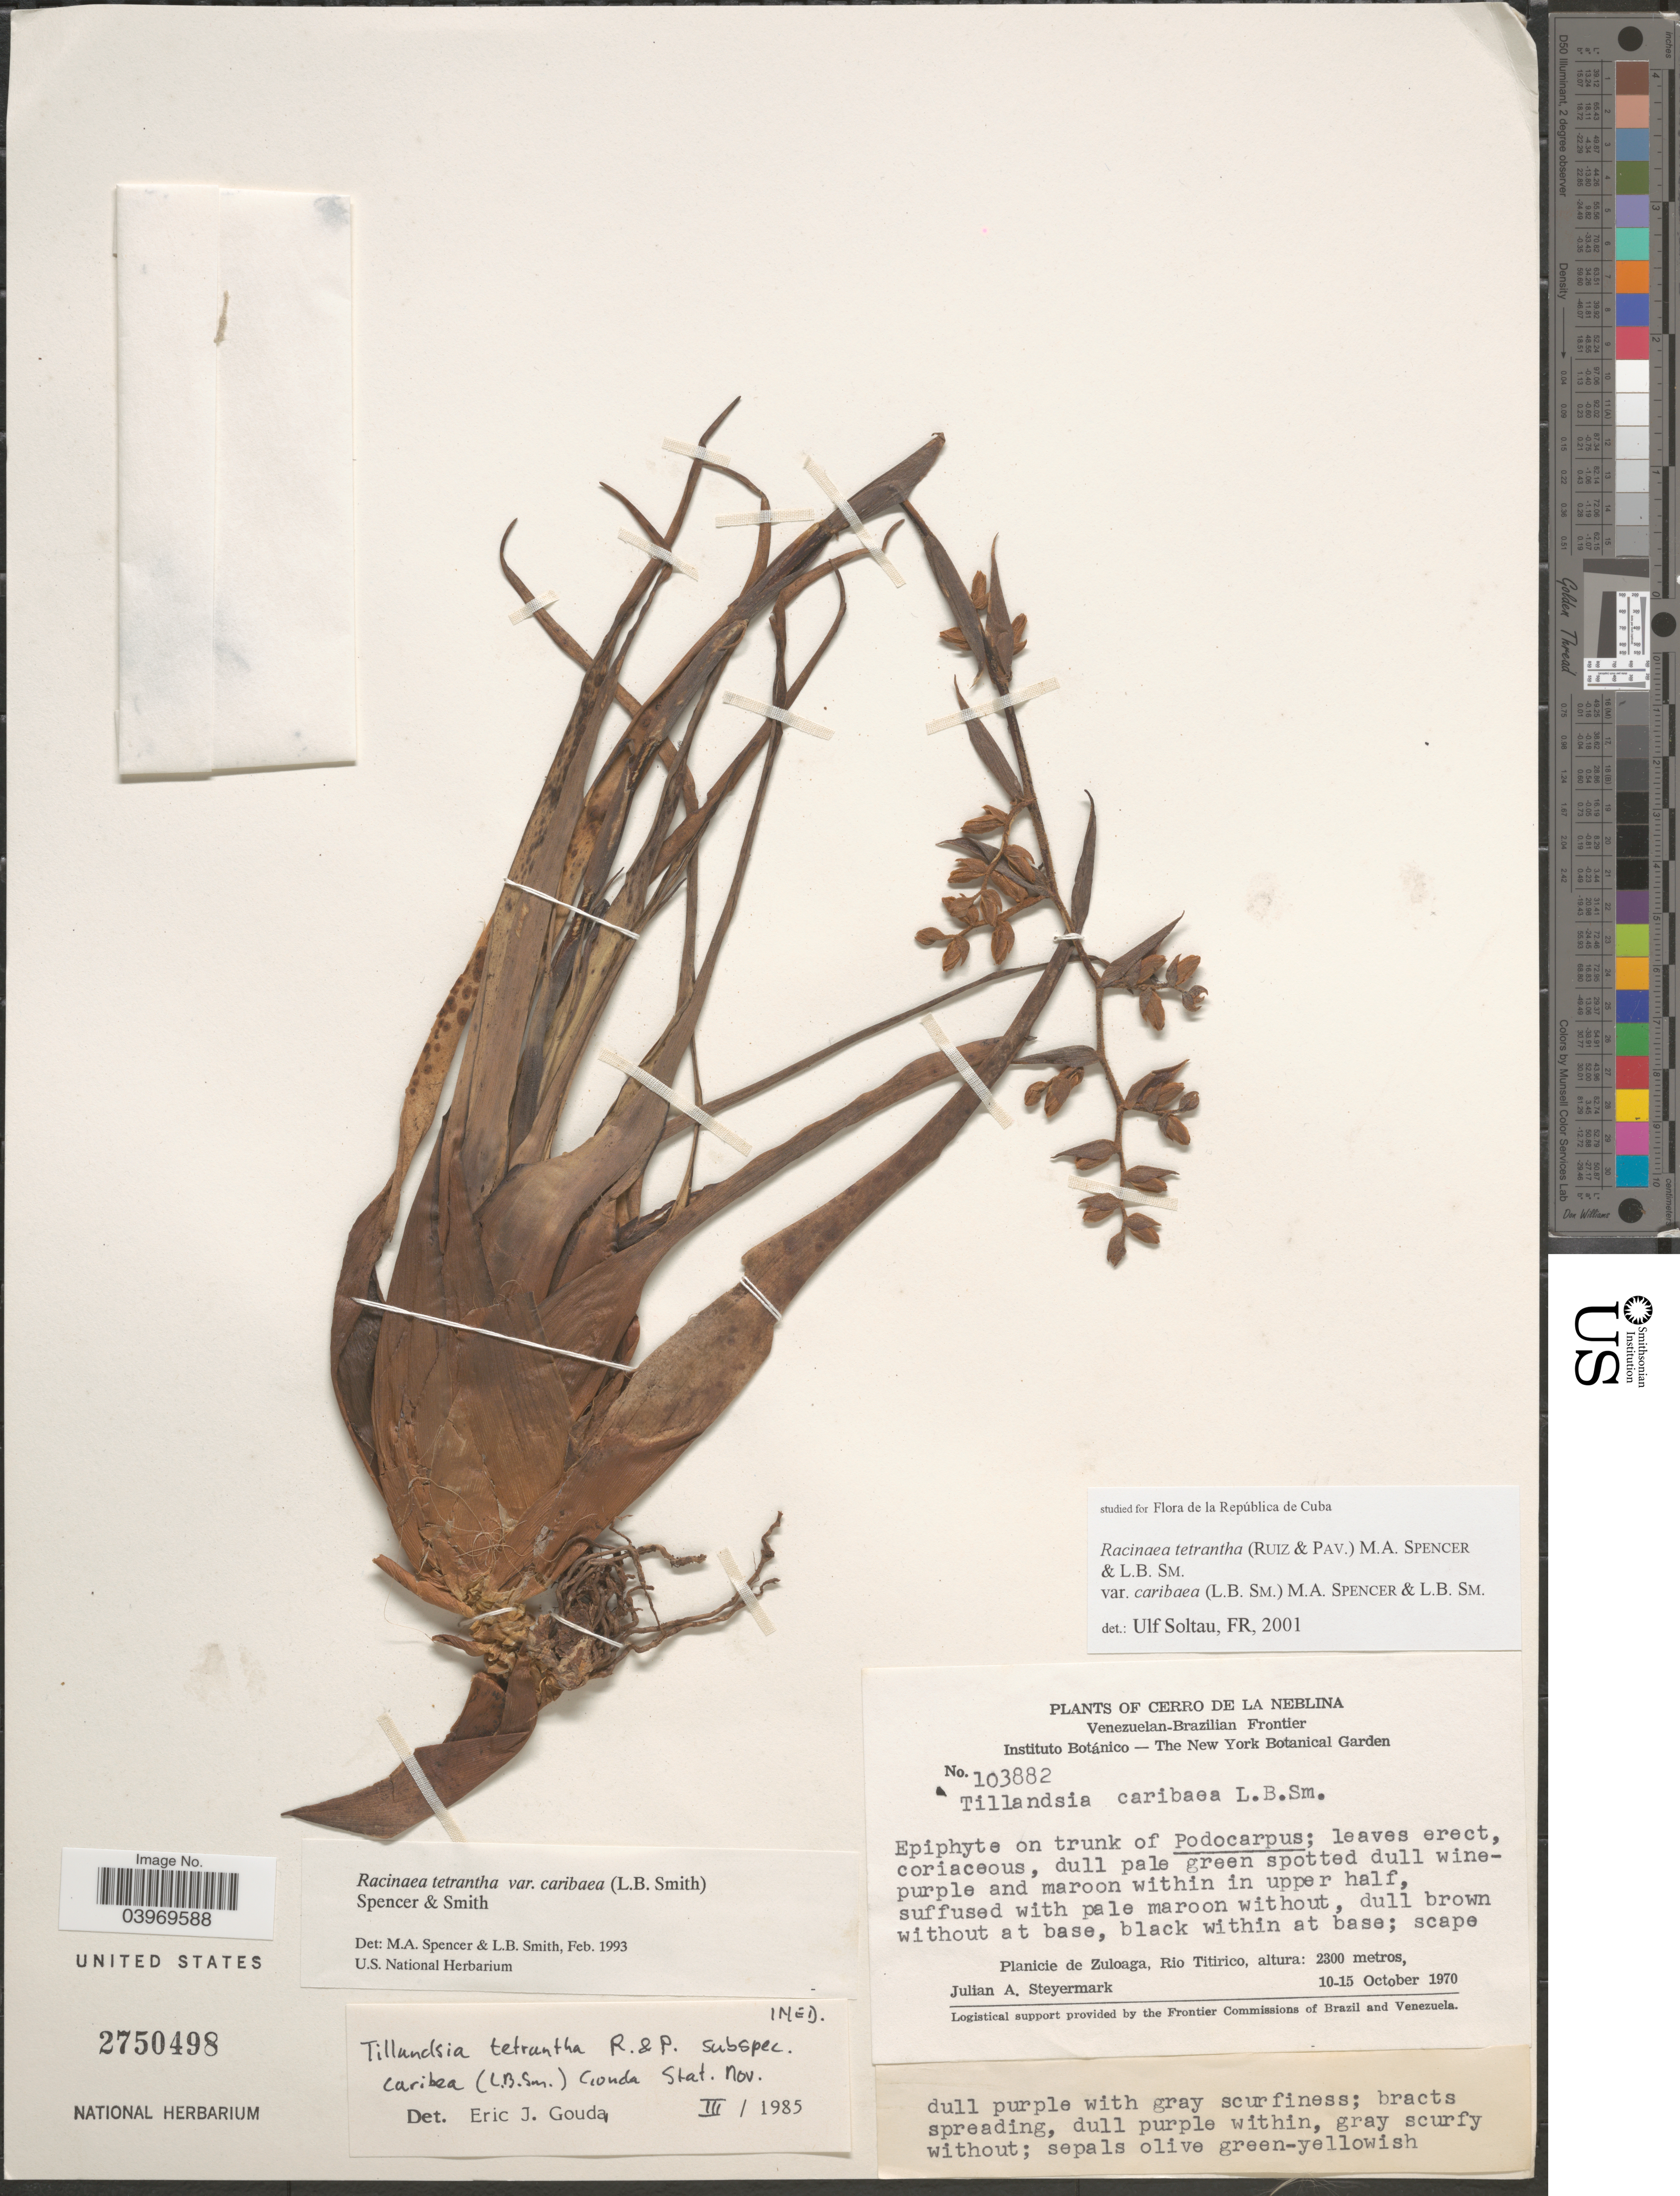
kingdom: Plantae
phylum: Tracheophyta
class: Liliopsida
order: Poales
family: Bromeliaceae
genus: Racinaea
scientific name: Racinaea tetrantha var. caribaea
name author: (L.B. Sm.) M.A. Spencer & L.B. Sm.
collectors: J. Steyermark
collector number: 103882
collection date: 1970-10-10/1970-10-15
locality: Cerro de La Neblina. Venezuelan-Brazilian Frontier. Planicie de Zuloaga, Rio Titirico.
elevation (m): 2300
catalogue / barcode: US 2750498